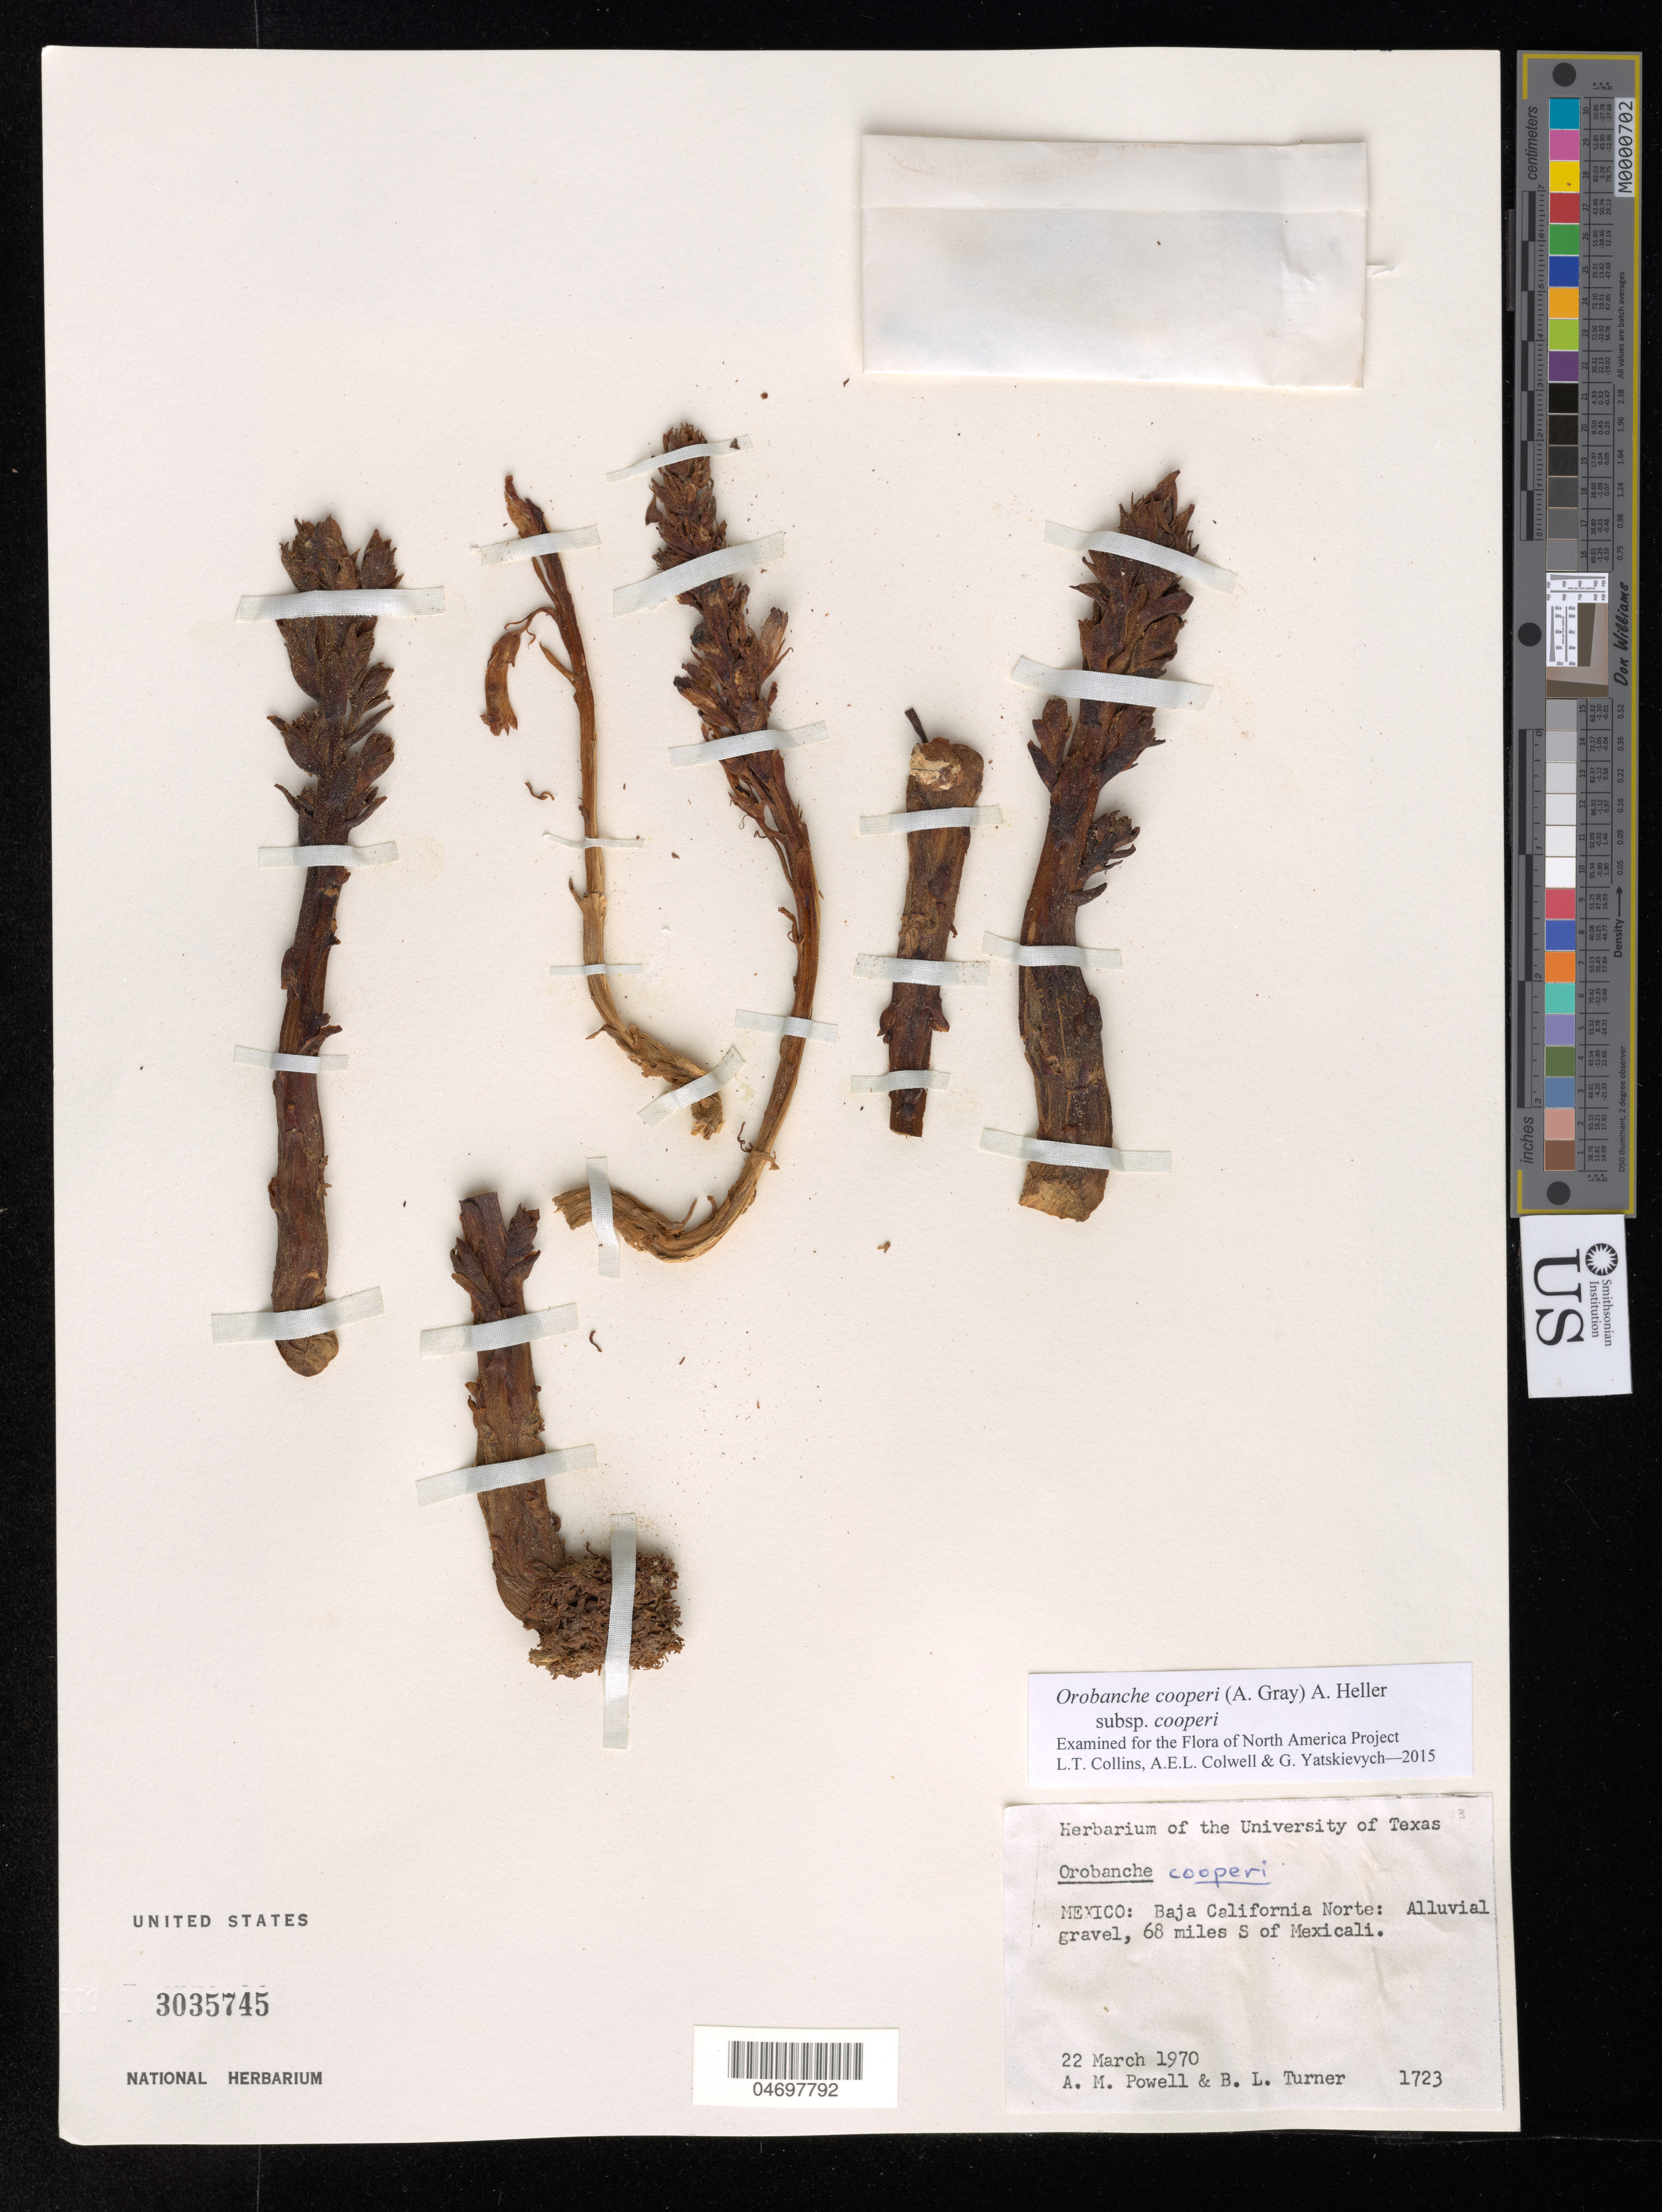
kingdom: Plantae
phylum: Tracheophyta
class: Magnoliopsida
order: Lamiales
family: Orobanchaceae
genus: Orobanche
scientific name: Orobanche cooperi subsp. cooperi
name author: (A. Gray) Heller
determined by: Collins, L. T.; Colwell, A. E.; Yatskievych, G. A.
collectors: A. M. Powell & B. L. Turner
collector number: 1723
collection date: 1970-03-22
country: Mexico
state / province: Baja California Norte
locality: Alluvial gravel, 68 miles S of Mexicali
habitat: Alluvial gravel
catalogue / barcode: US 3035745